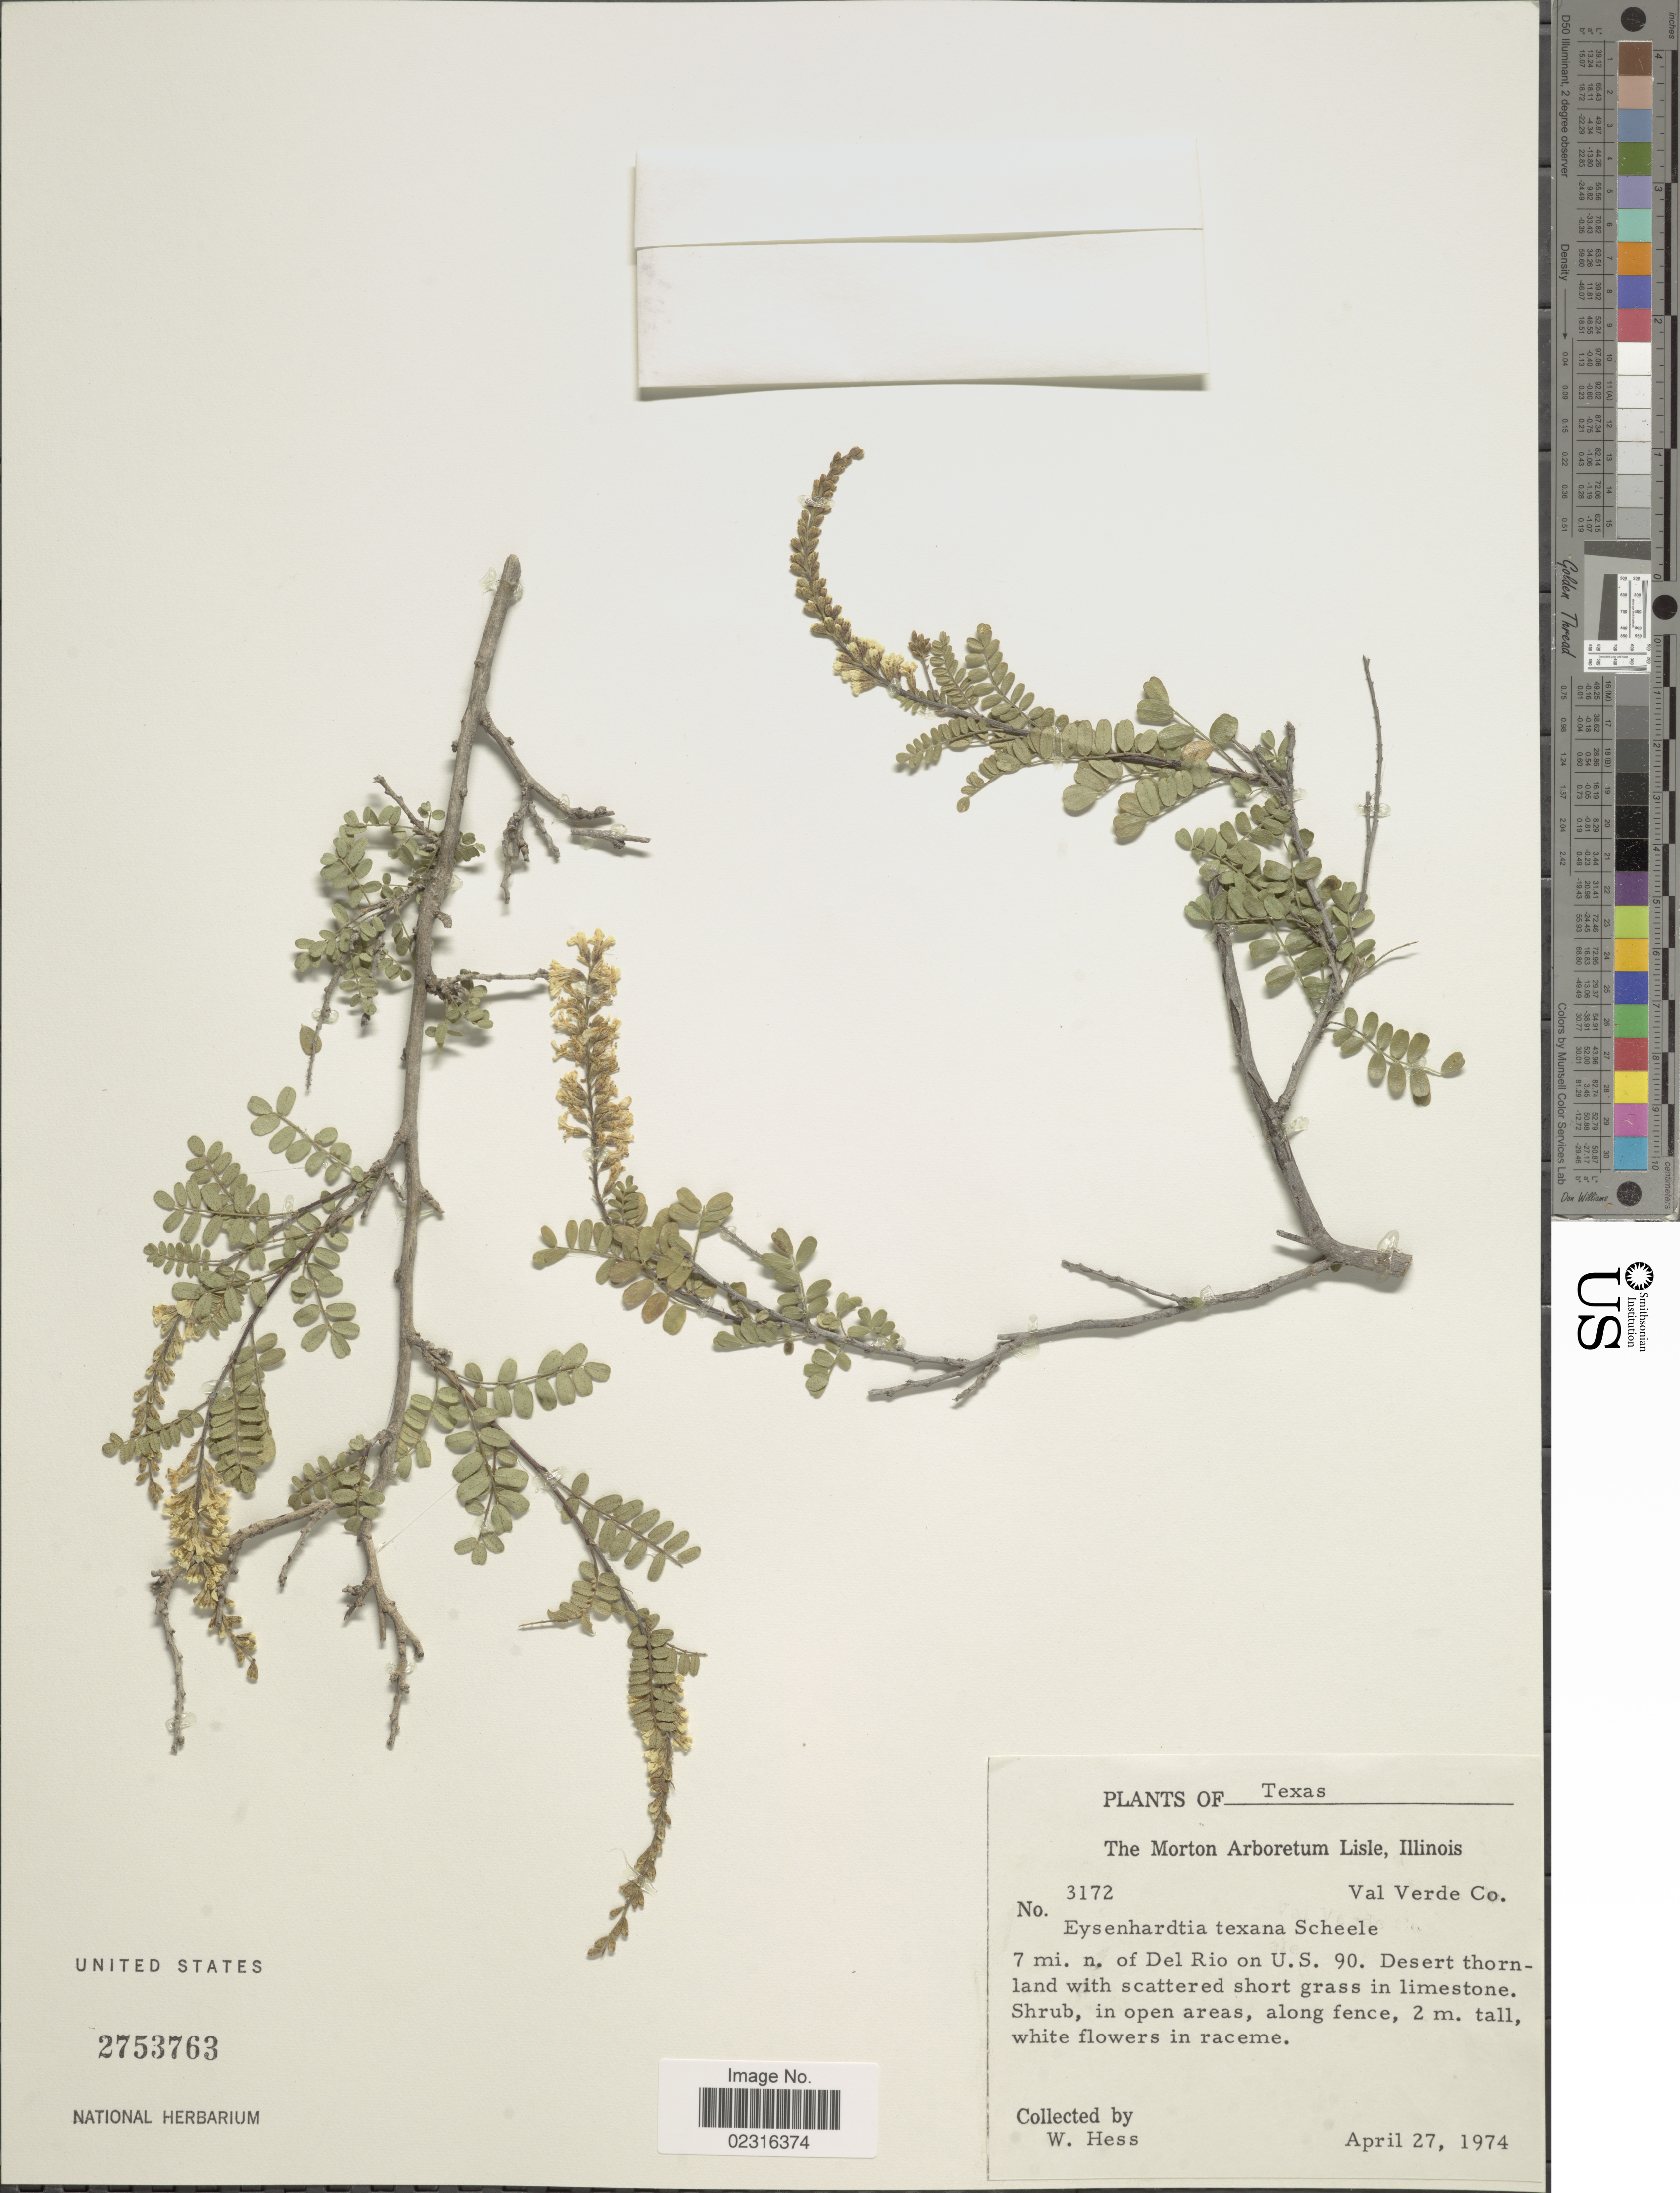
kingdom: Plantae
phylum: Tracheophyta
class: Magnoliopsida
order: Fabales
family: Fabaceae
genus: Eysenhardtia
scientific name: Eysenhardtia texana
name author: Scheele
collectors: W. Hess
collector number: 3172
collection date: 1974-04-27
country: United States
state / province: Texas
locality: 7 mi. n. of Del Rio on U.S. 90, along fence, open area, Val Verde Co.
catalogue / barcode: US 2753763